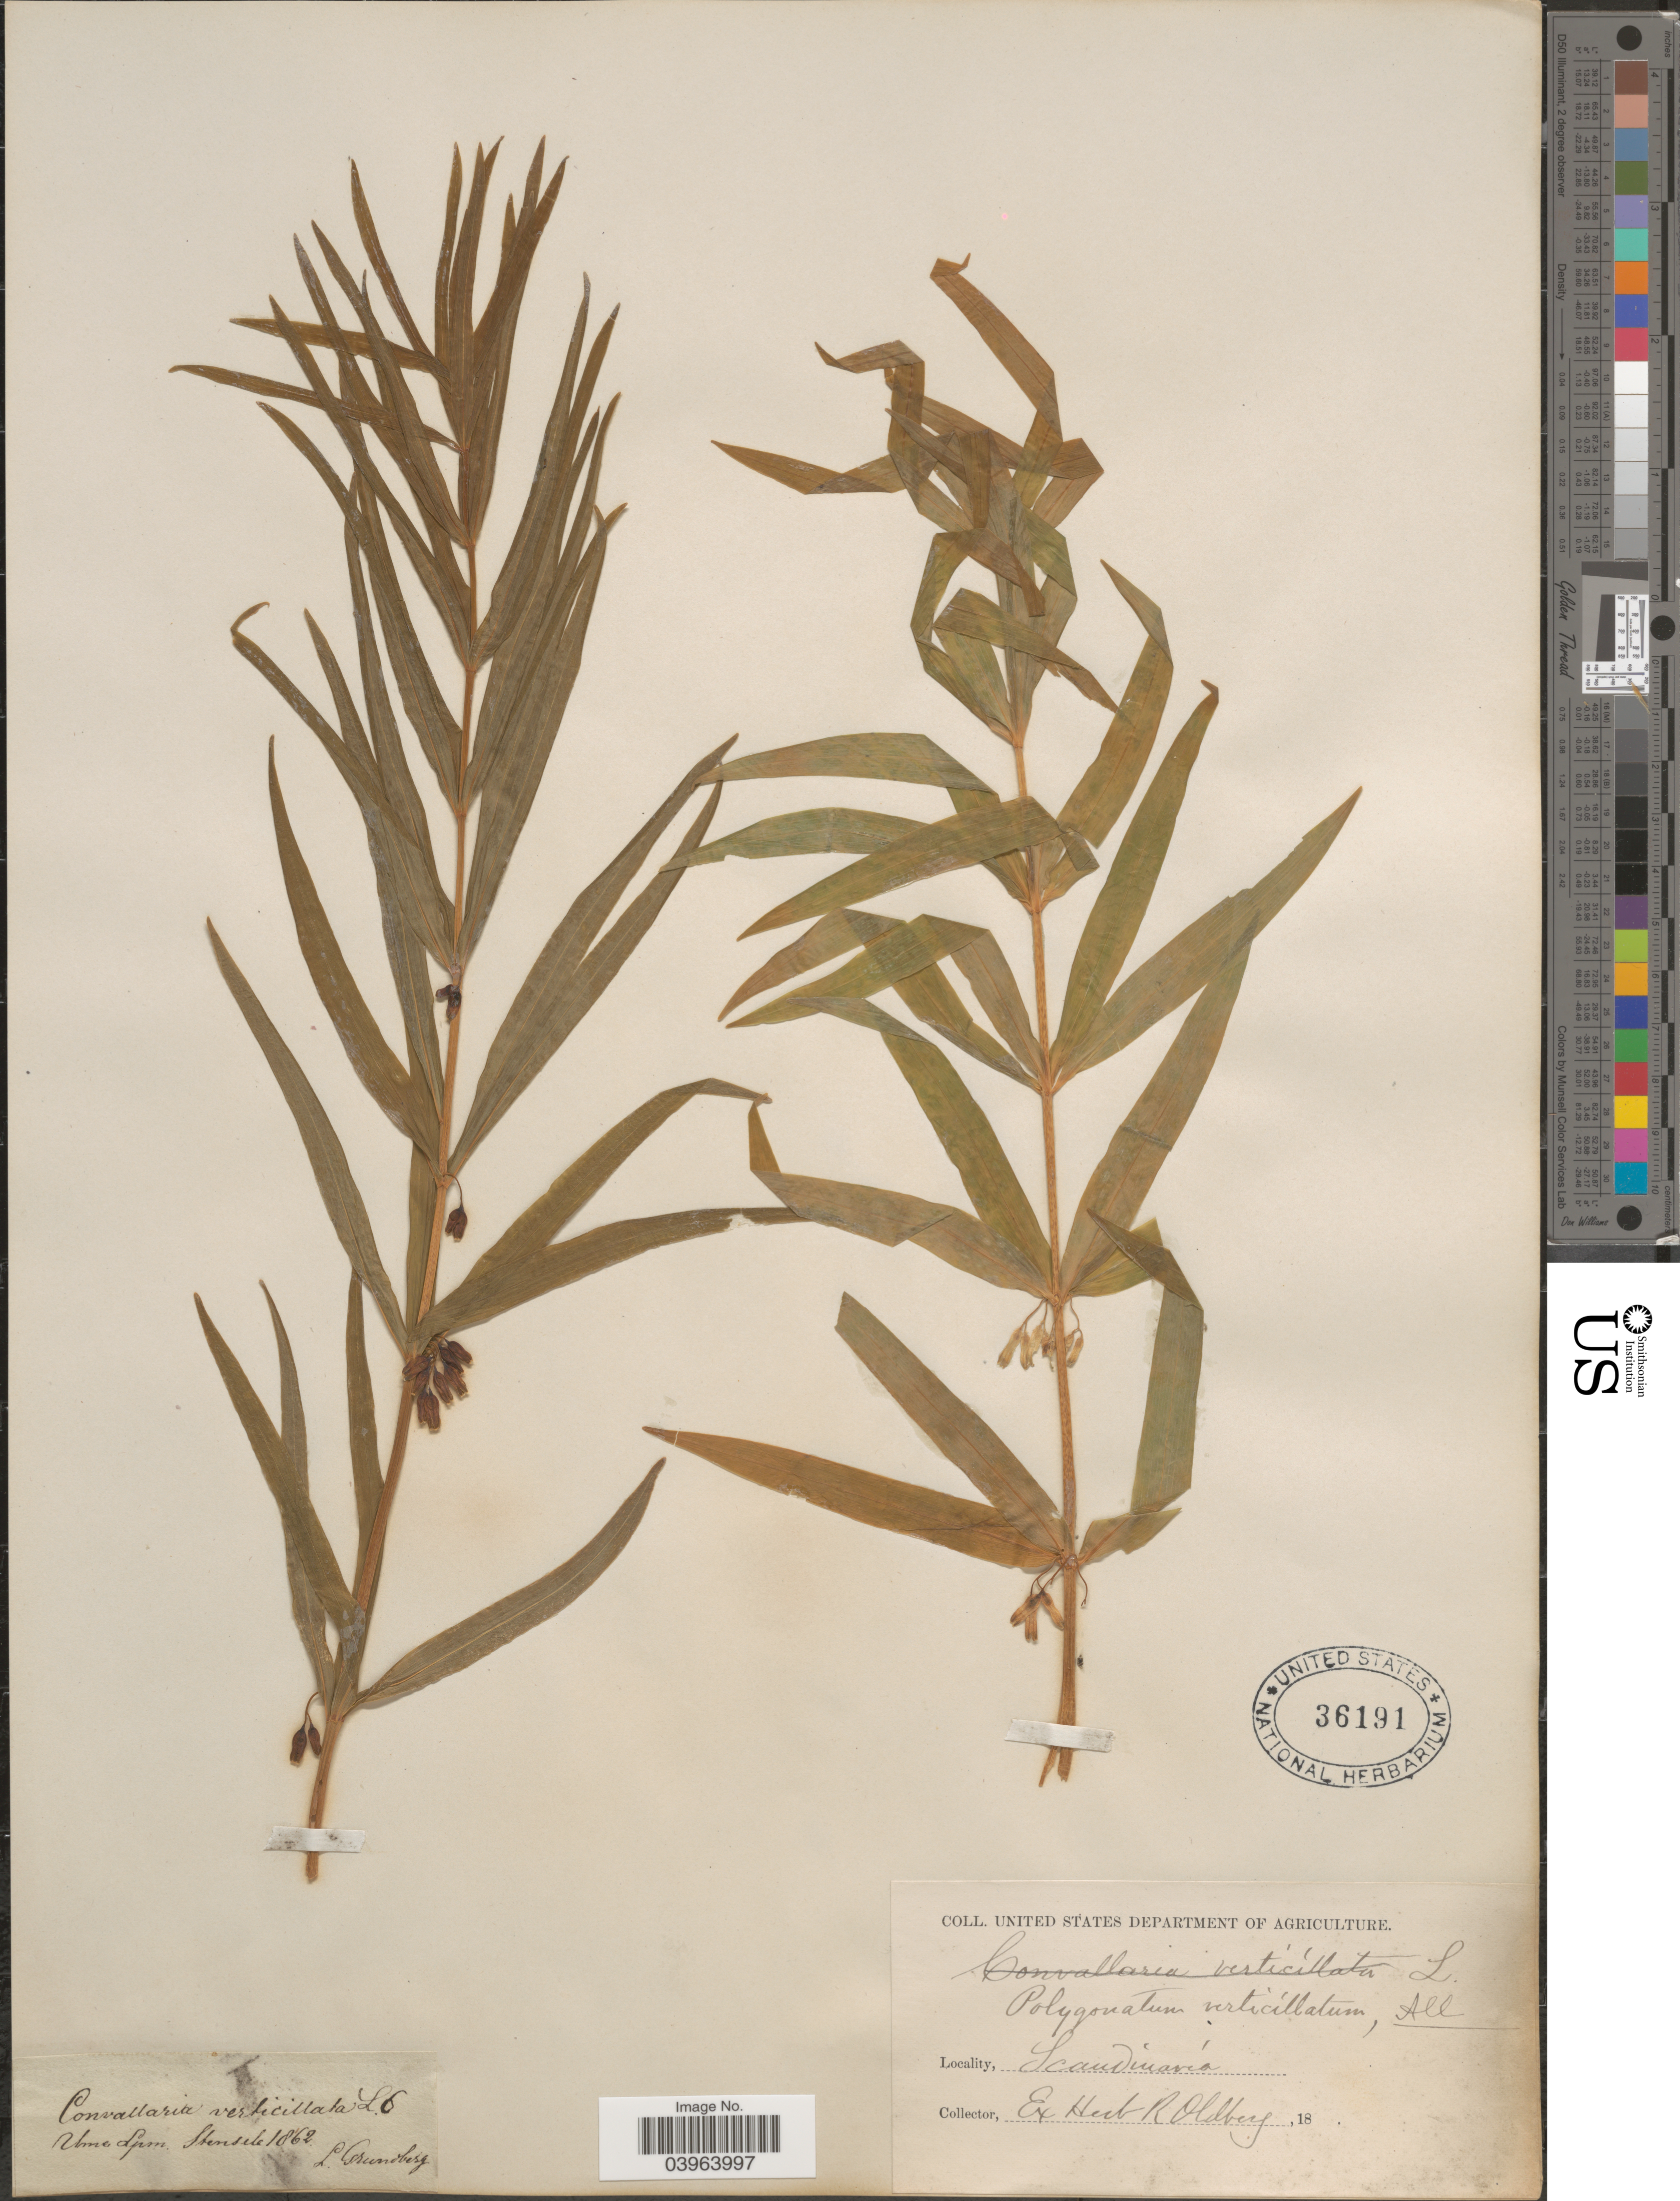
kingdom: Plantae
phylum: Tracheophyta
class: Liliopsida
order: Asparagales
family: Asparagaceae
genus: Polygonatum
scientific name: Polygonatum verticillatum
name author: (L.) All.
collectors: L. Grundberg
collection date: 1862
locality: Ume Lpm. Stensele. Scandinavia. [interpreted]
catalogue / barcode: US 36191